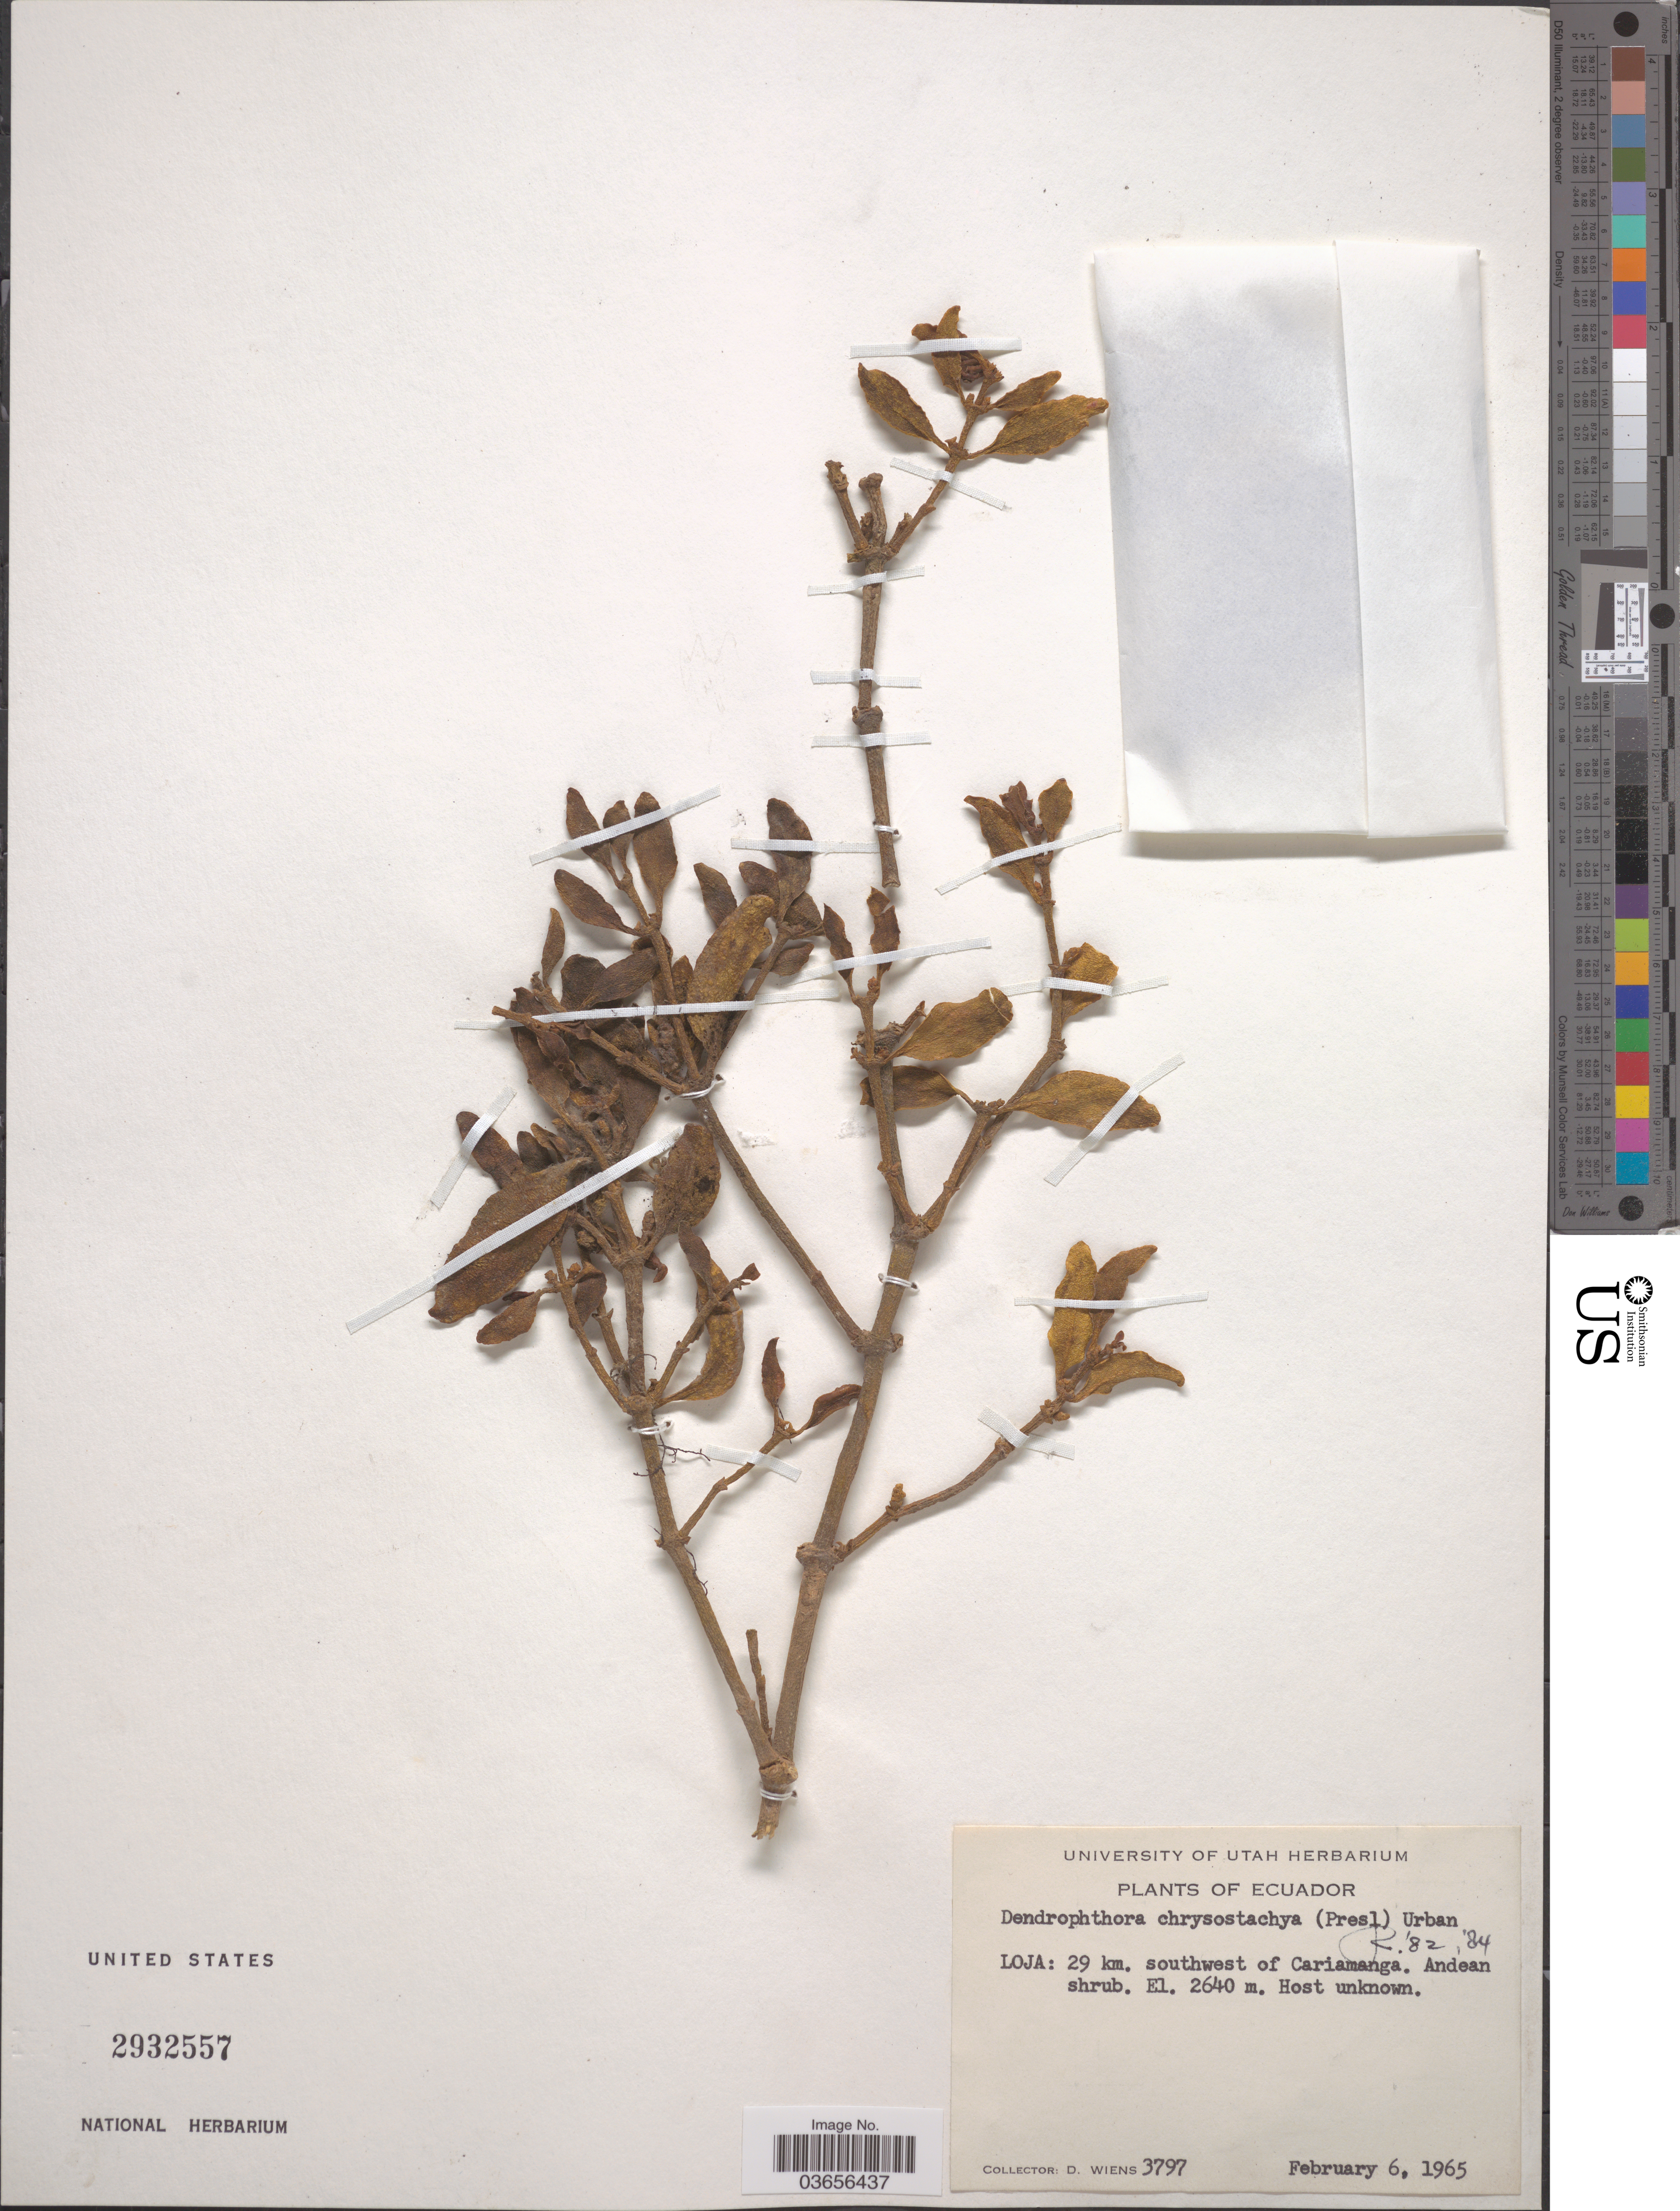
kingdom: Plantae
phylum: Tracheophyta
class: Magnoliopsida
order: Santalales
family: Viscaceae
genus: Dendrophthora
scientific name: Dendrophthora chrysostachya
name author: Urb.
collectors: D. Wiens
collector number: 3797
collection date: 1965-02-06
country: Ecuador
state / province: Loja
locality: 29 km. southwest of Cariamanga. Andean shrub.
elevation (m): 2640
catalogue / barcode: US 2932557